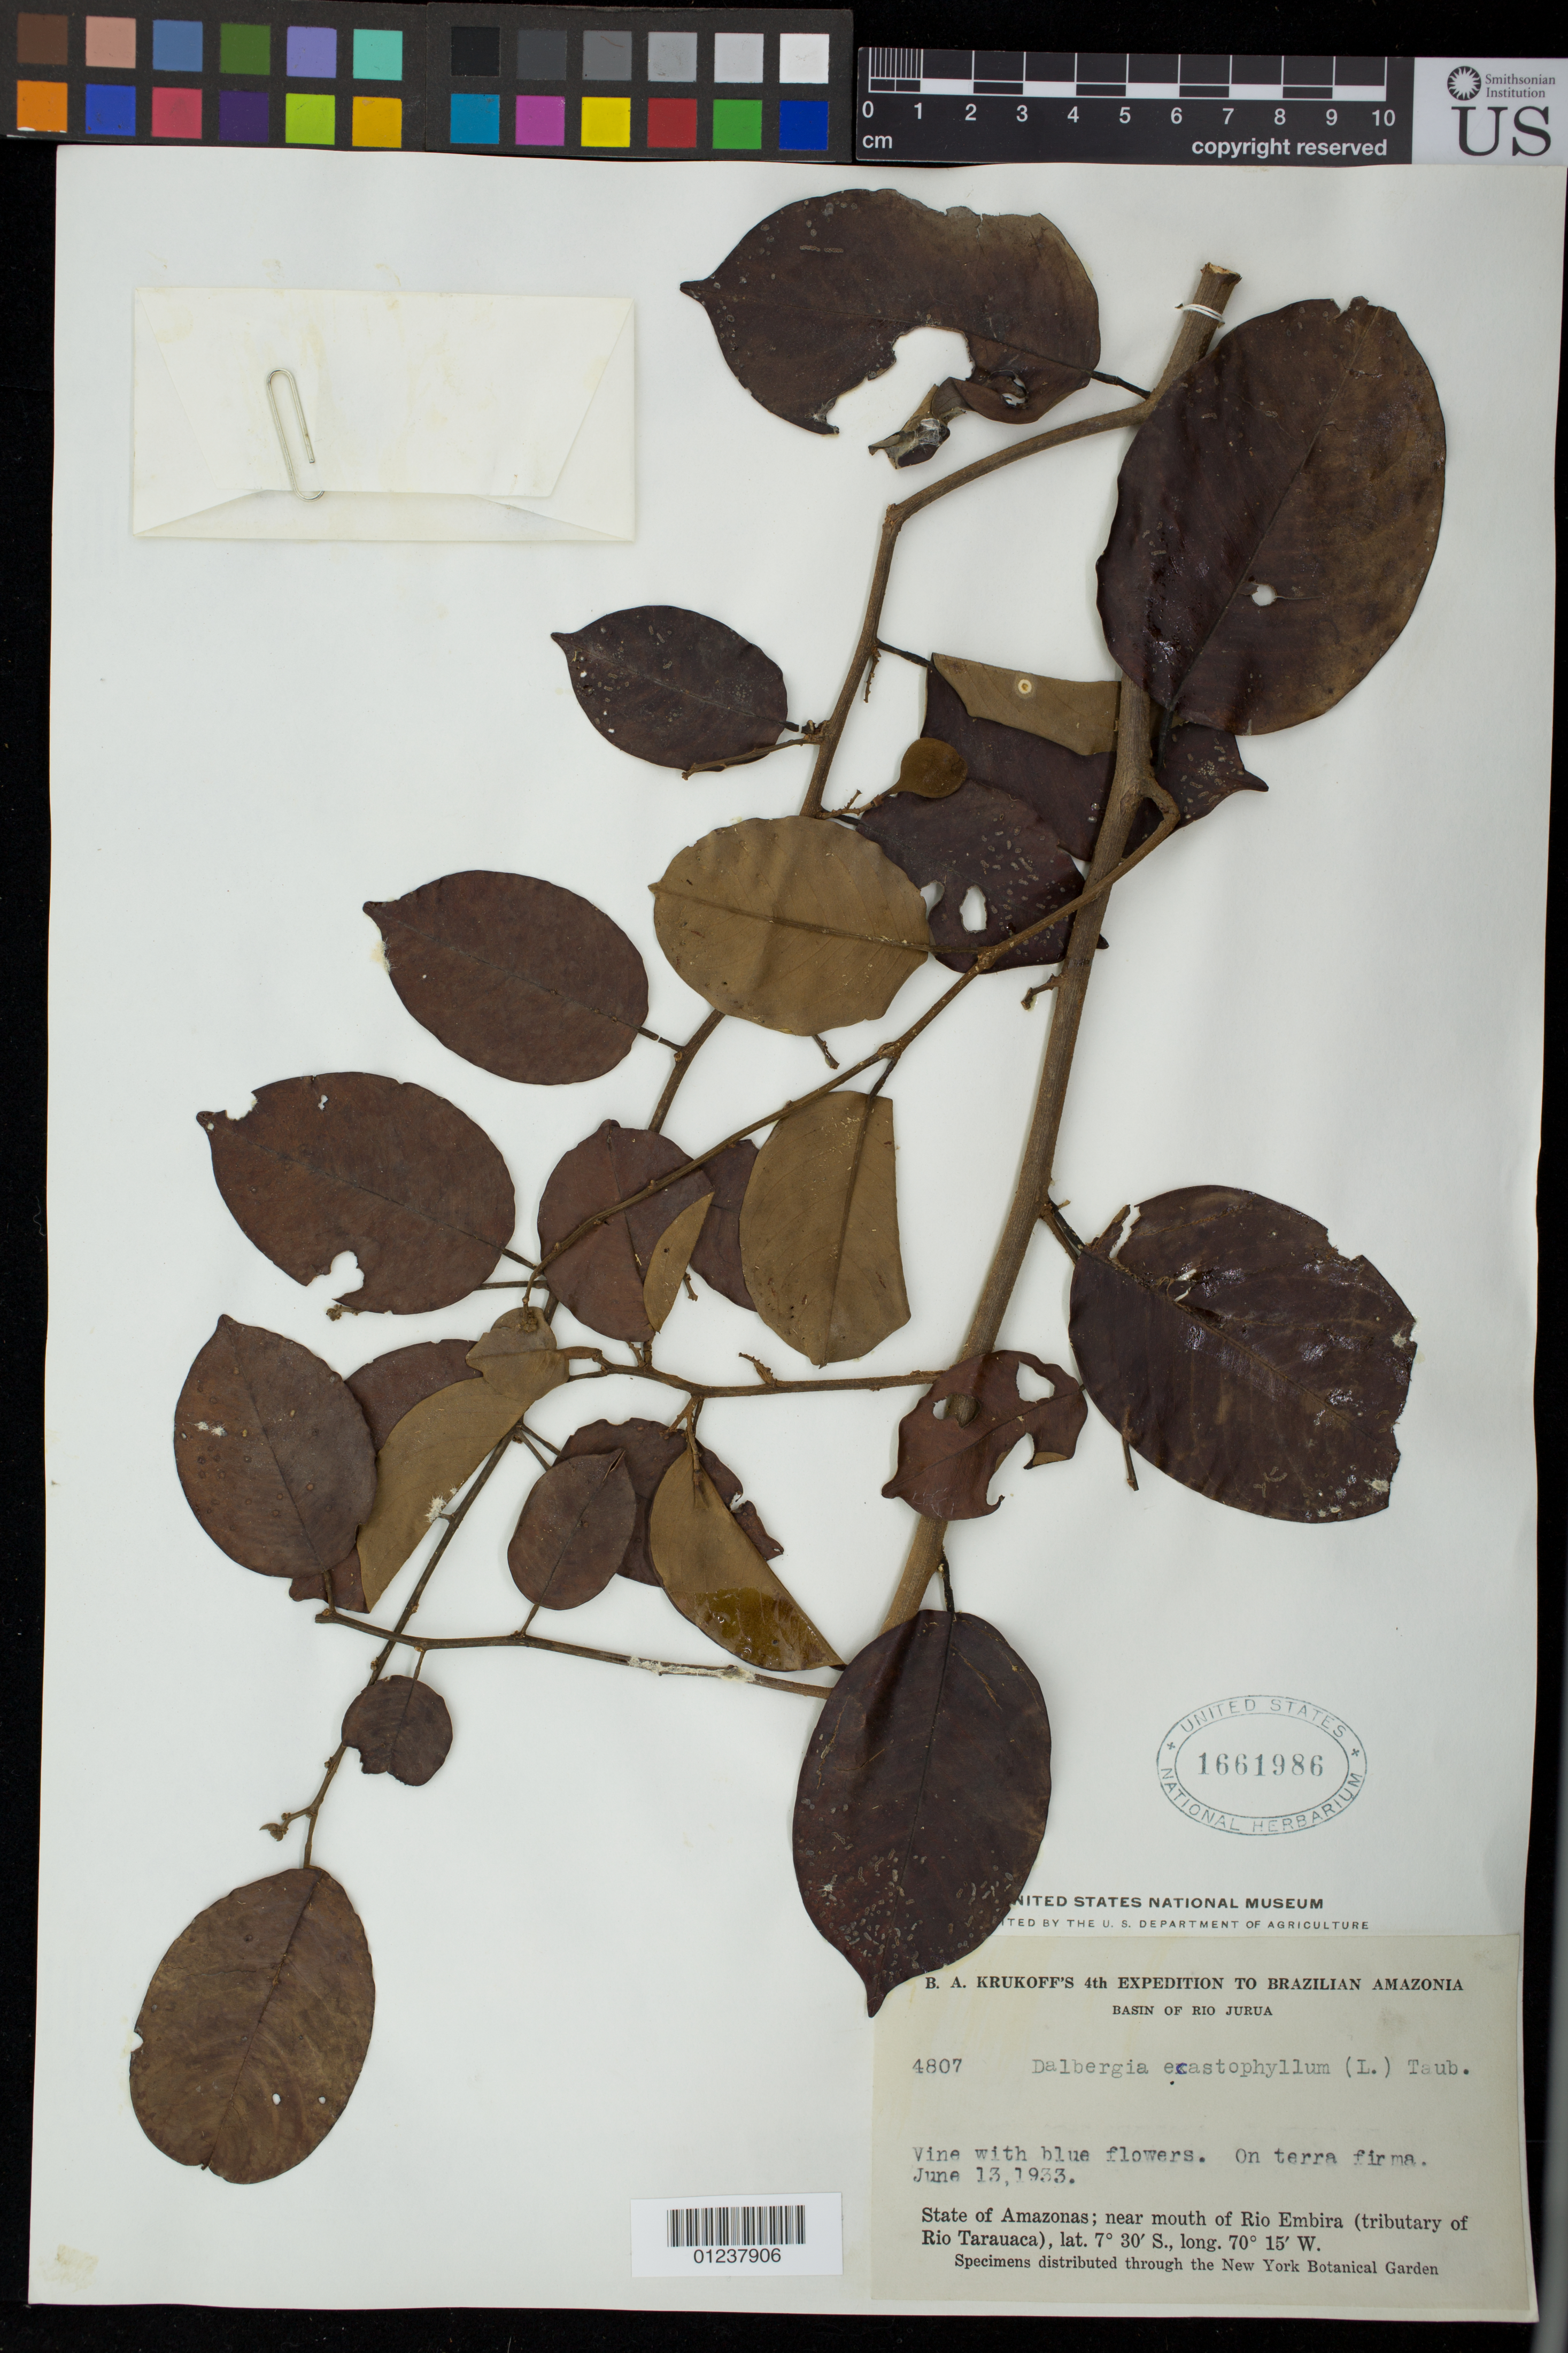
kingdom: Plantae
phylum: Tracheophyta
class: Magnoliopsida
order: Fabales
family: Fabaceae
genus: Dalbergia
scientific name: Dalbergia ecastaphyllum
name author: (L.) Taub.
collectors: B. A. Krukoff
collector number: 4807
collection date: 1933-06-13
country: Brazil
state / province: Amazonas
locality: Near mouth of Rio Embira (tributary of Rio Tarauaca).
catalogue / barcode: US 1661986